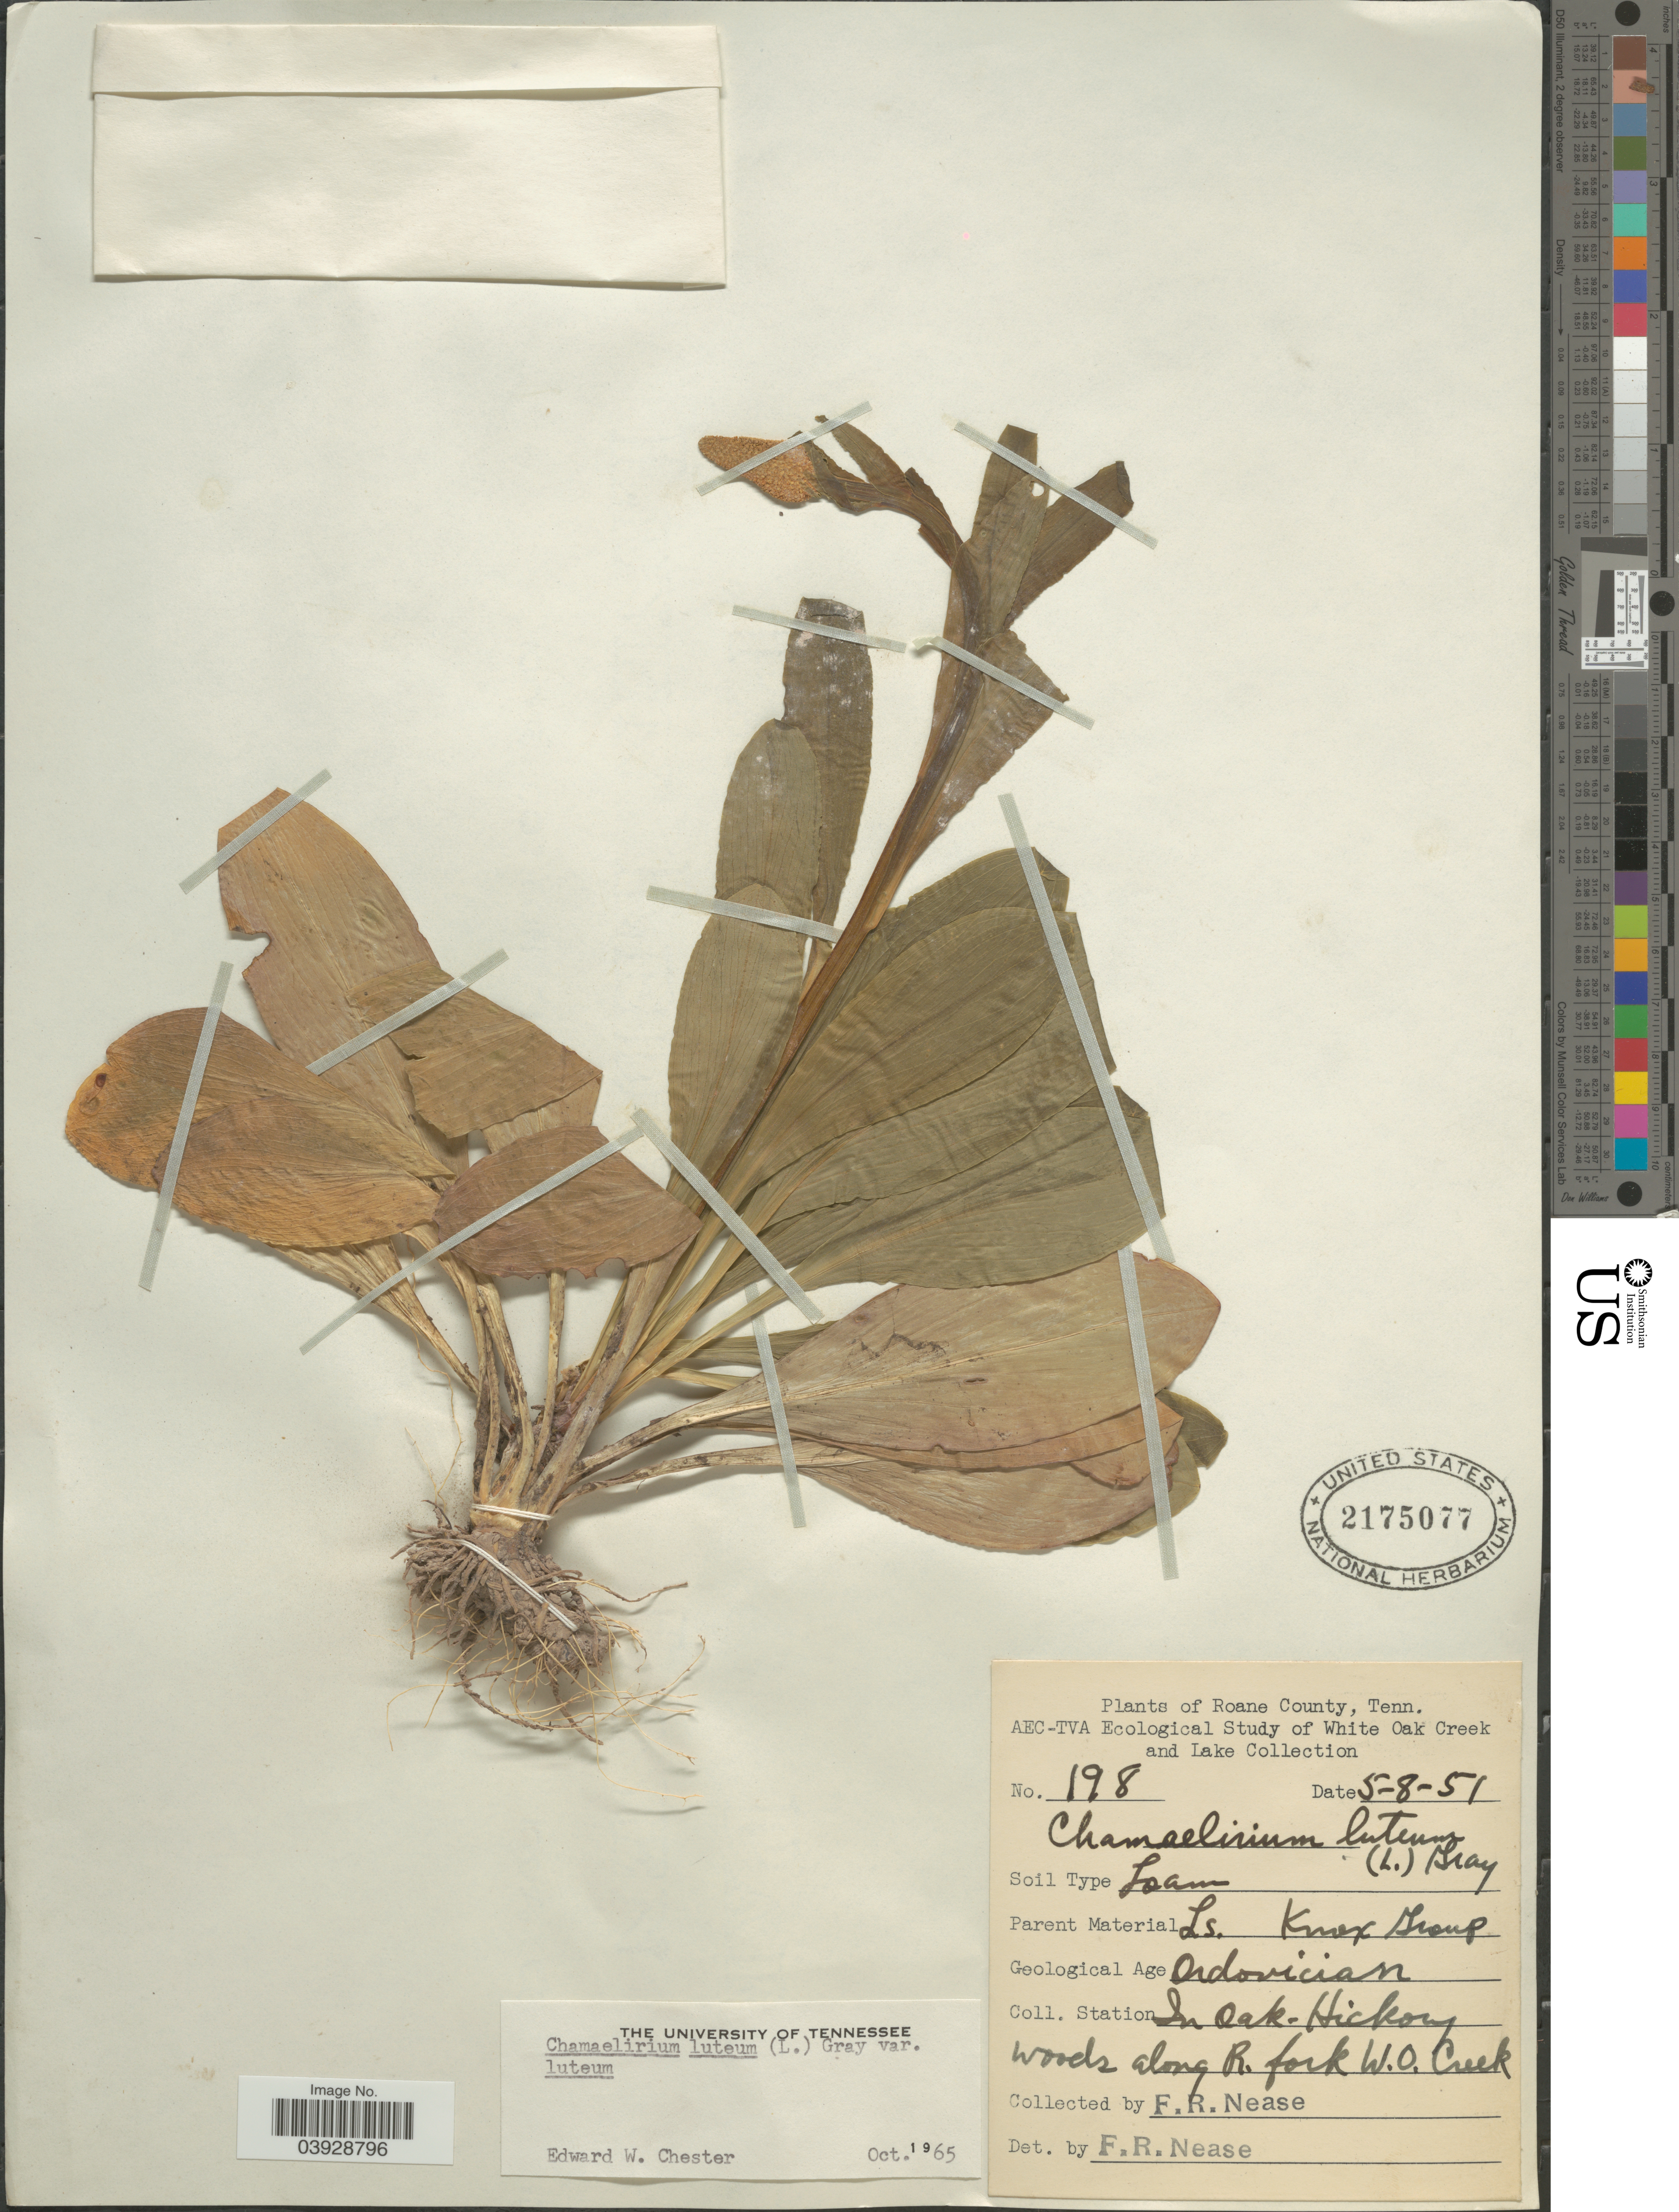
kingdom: Plantae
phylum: Tracheophyta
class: Liliopsida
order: Liliales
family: Melanthiaceae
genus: Chamaelirium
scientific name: Chamaelirium luteum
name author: (L.) A. Gray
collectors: F. Nease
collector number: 198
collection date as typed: Transcribed d/m/y: 8/5/51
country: United States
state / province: Tennessee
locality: Roane County. Station In oak-Hickery woods along R. fork W.O. Creek.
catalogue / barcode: US 2175077